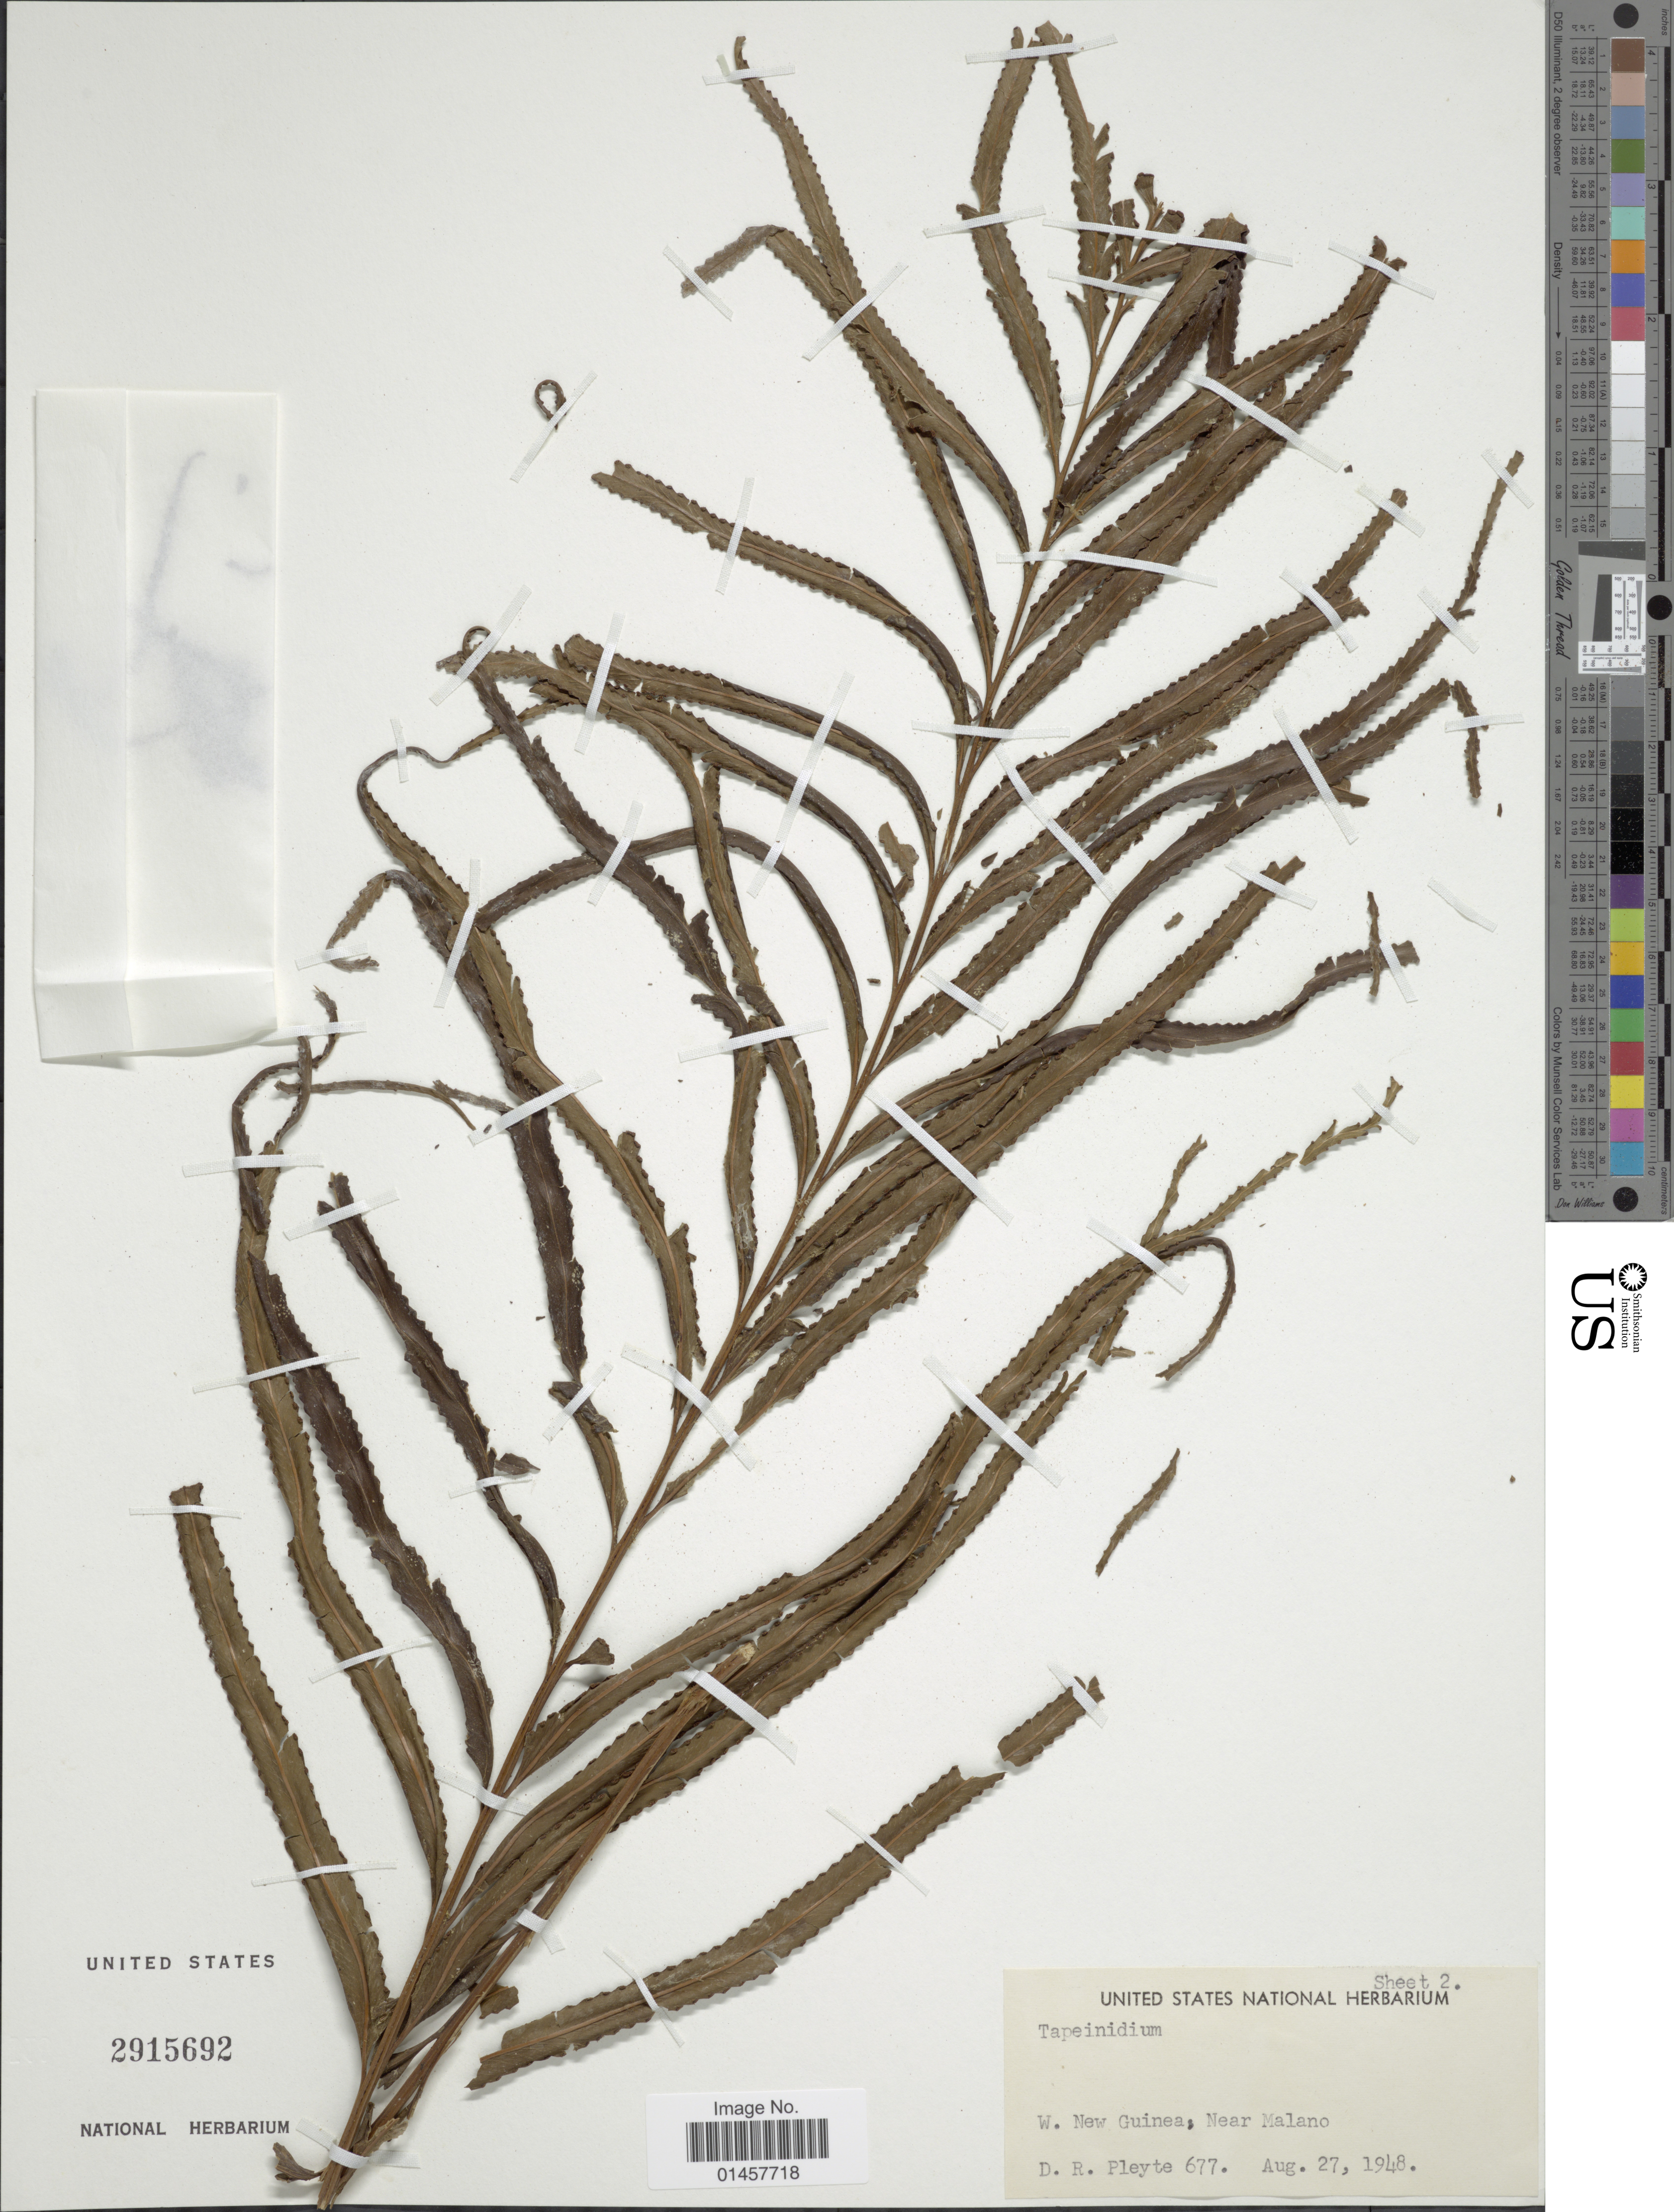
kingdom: Plantae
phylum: Tracheophyta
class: Polypodiopsida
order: Polypodiales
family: Lindsaeaceae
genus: Tapeinidium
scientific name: Tapeinidium sp.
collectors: D. Pleyte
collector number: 677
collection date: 1948-08-27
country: Indonesia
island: New Guinea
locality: W. New Guinea, Near Malano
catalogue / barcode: US 2915692